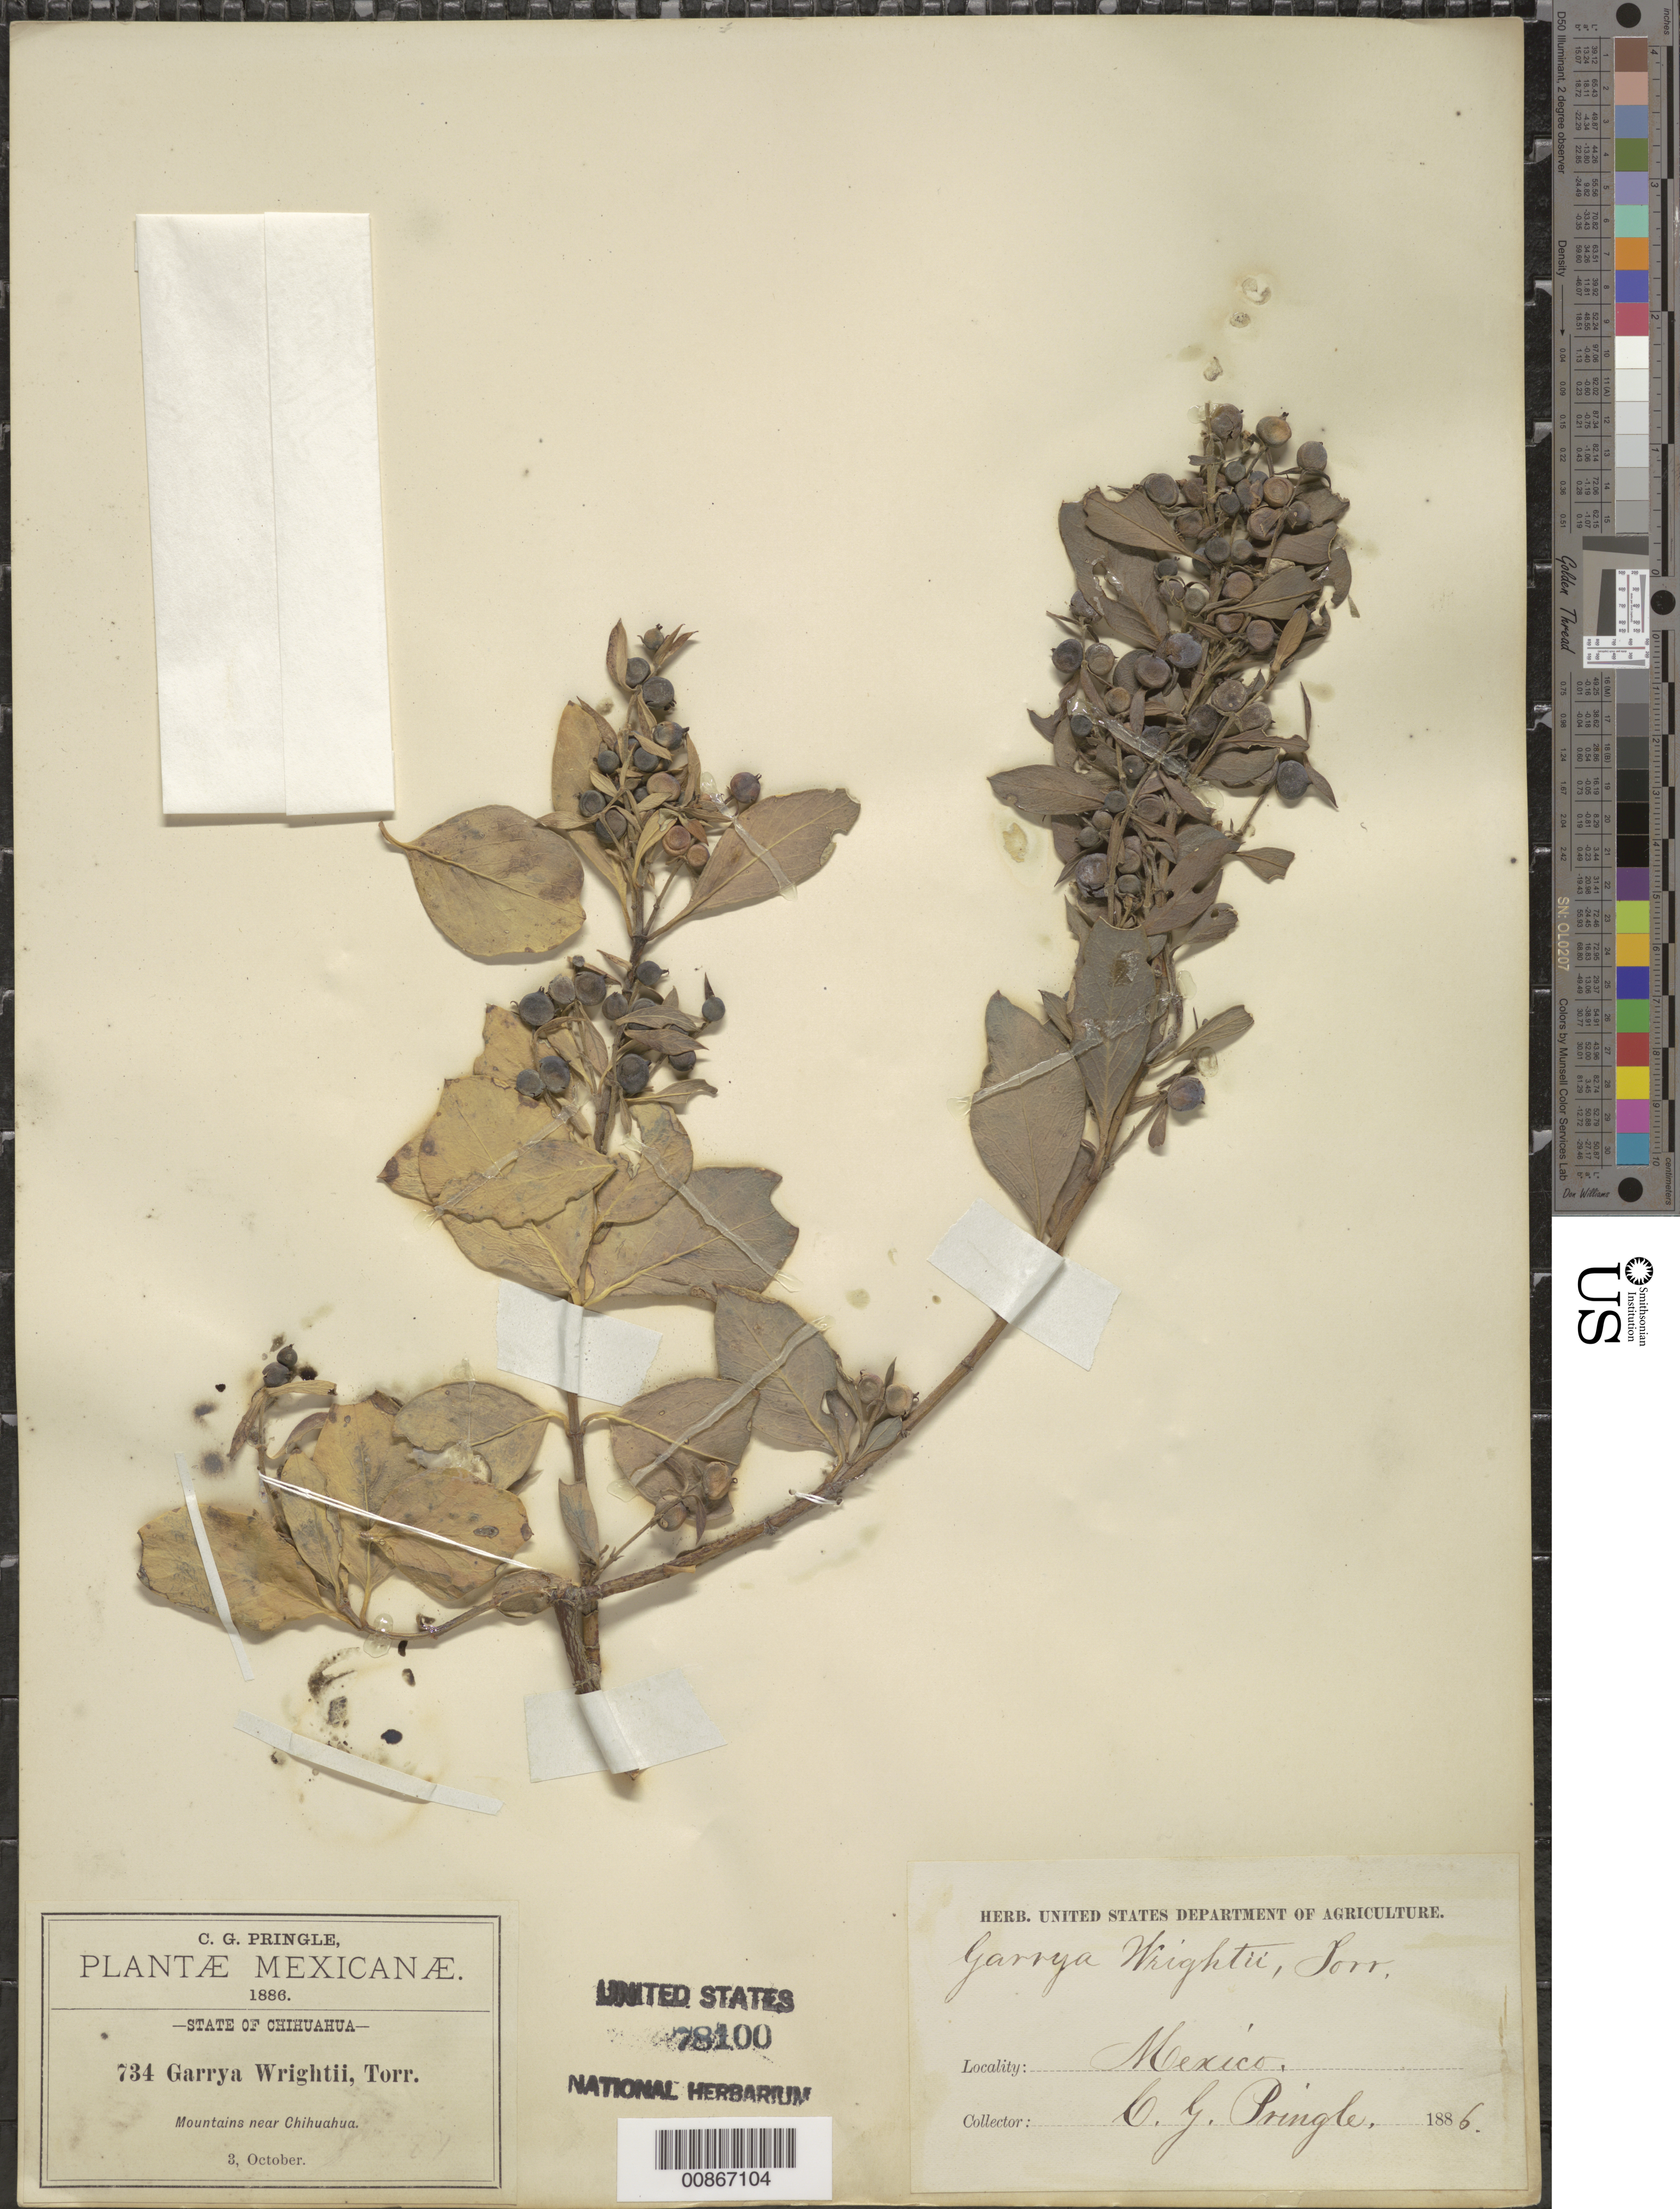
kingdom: Plantae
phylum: Tracheophyta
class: Magnoliopsida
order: Garryales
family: Garryaceae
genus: Garrya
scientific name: Garrya wrightii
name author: Torr.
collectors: C. G. Pringle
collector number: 734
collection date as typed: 03 Oct 1886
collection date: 1886-10-03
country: Mexico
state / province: Chihuahua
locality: Near Chihuahua.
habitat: Mountains.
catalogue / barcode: US 78100